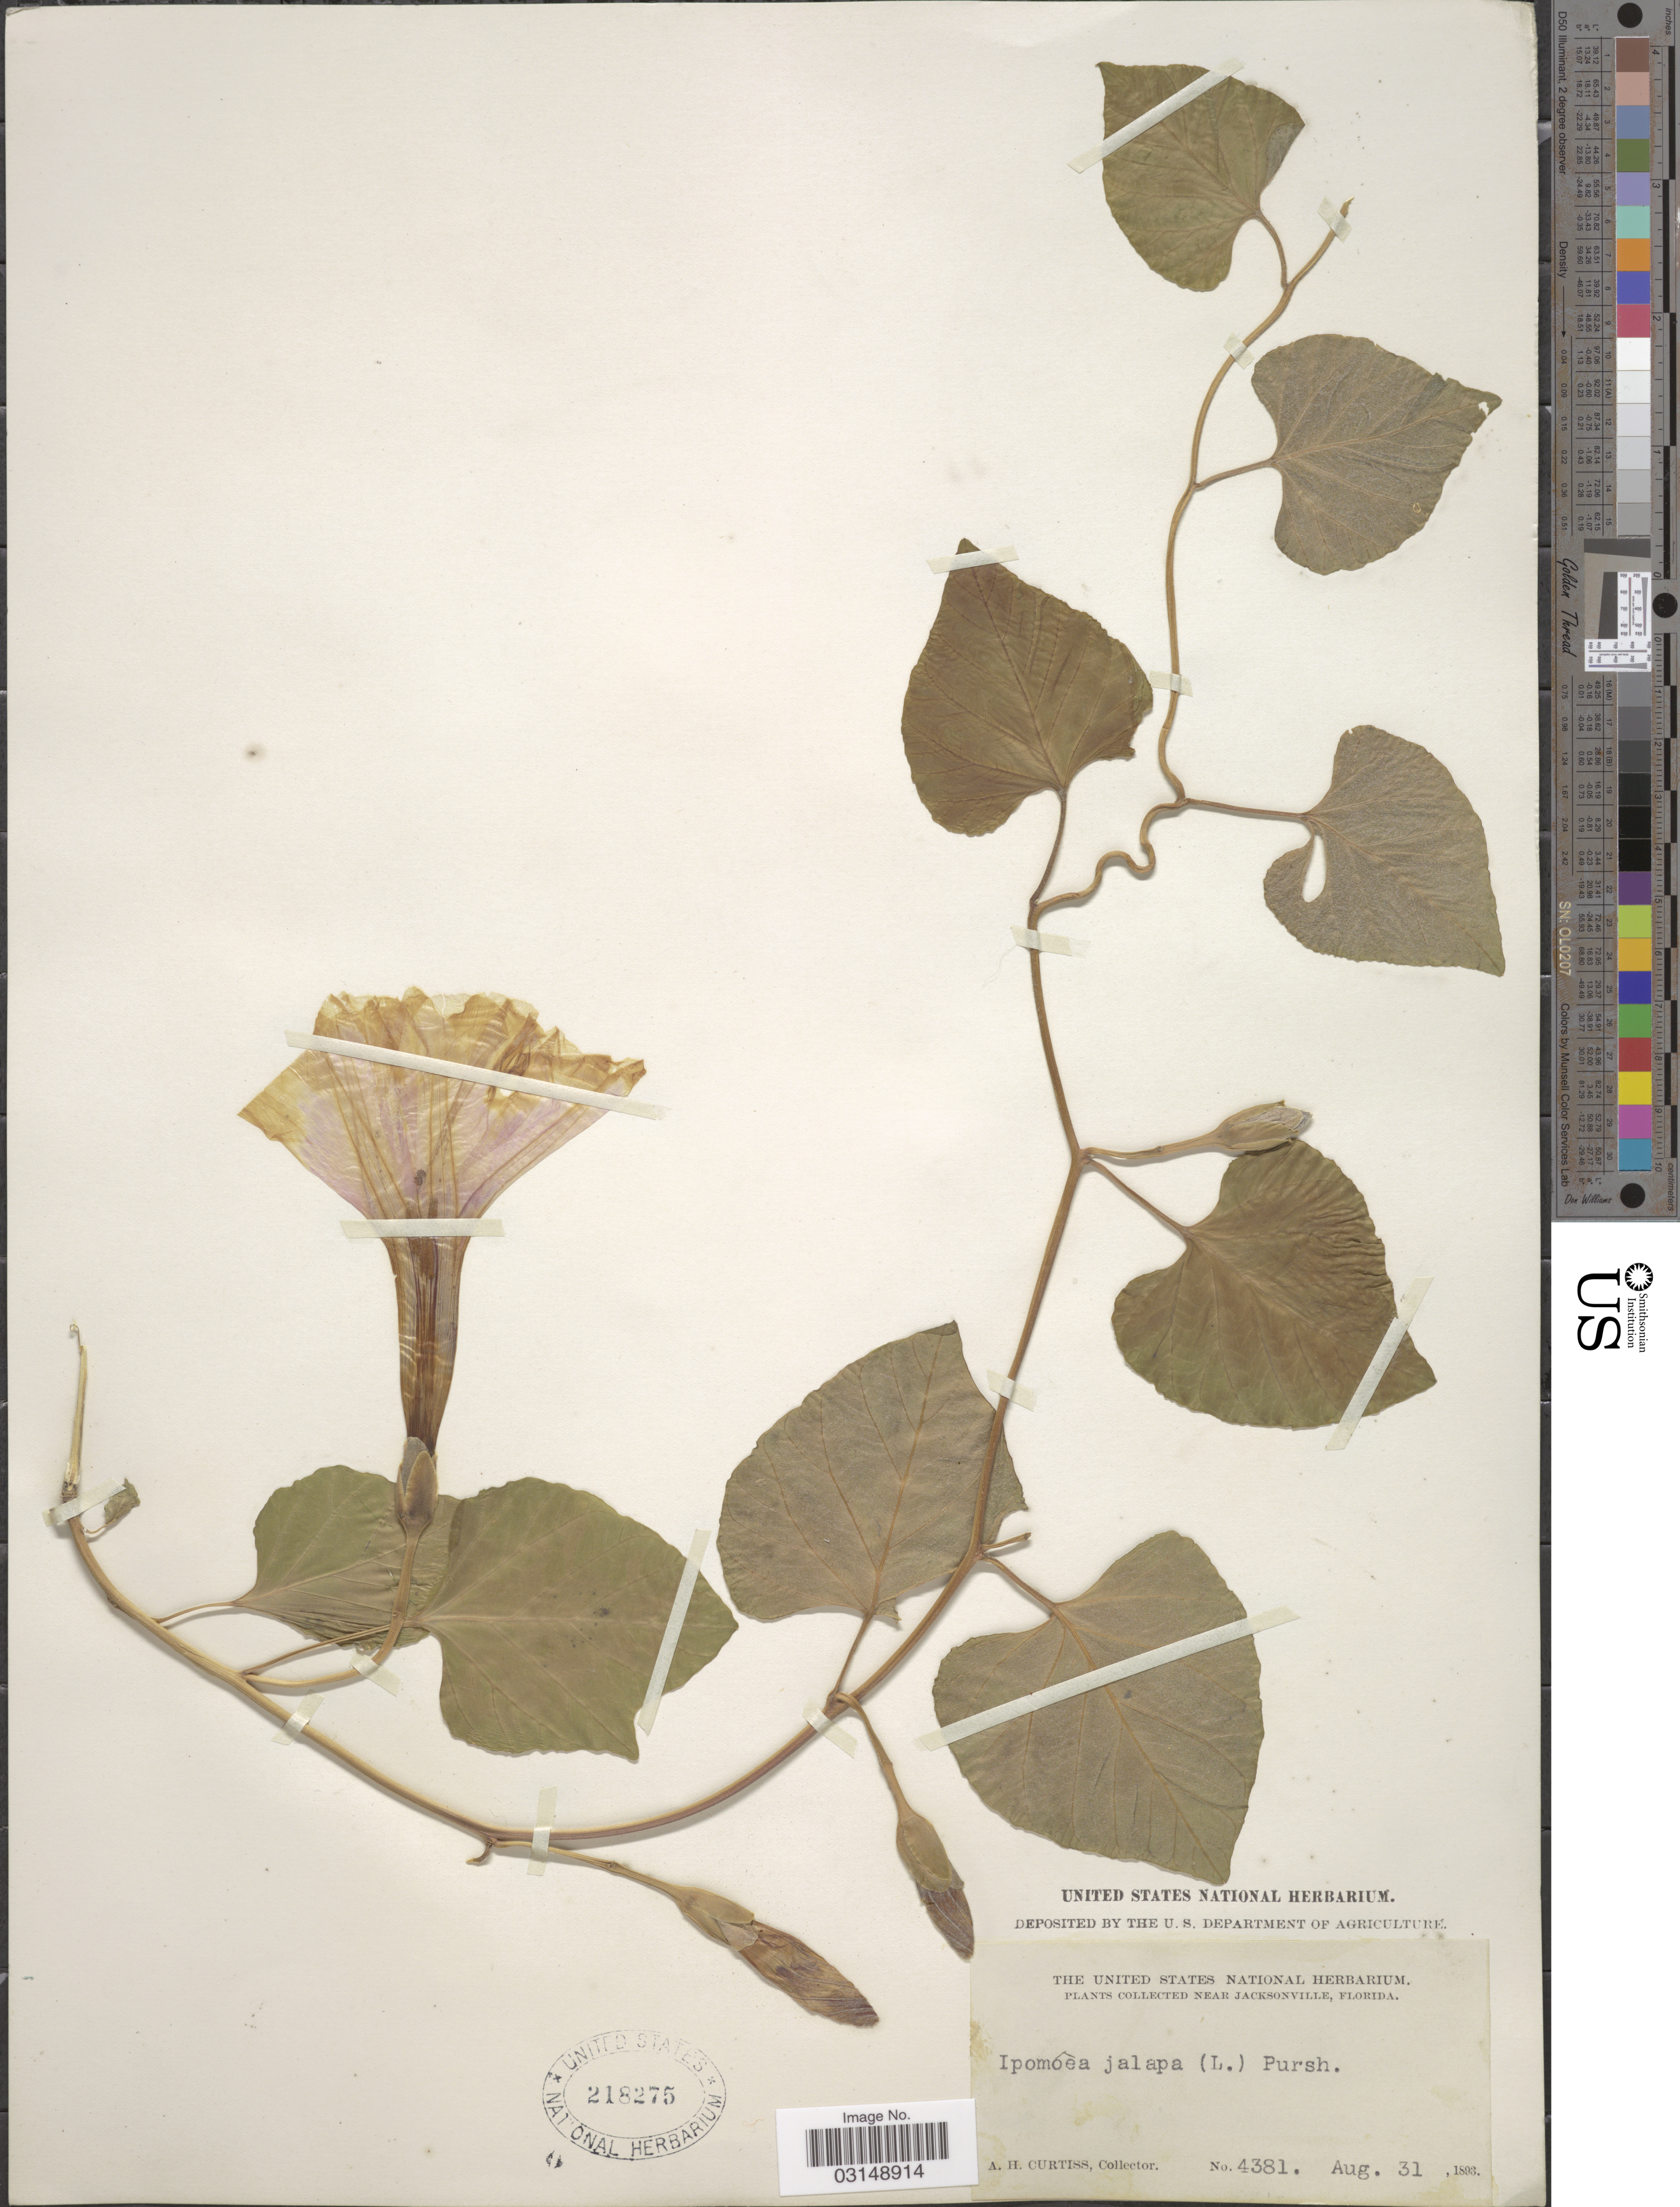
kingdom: Plantae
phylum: Tracheophyta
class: Magnoliopsida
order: Solanales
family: Convolvulaceae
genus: Ipomoea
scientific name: Ipomoea macrorhiza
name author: Michx.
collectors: A. H. Curtiss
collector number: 4381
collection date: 1893-08-31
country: United States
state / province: Florida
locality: Near Jacksonville.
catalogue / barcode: US 218275